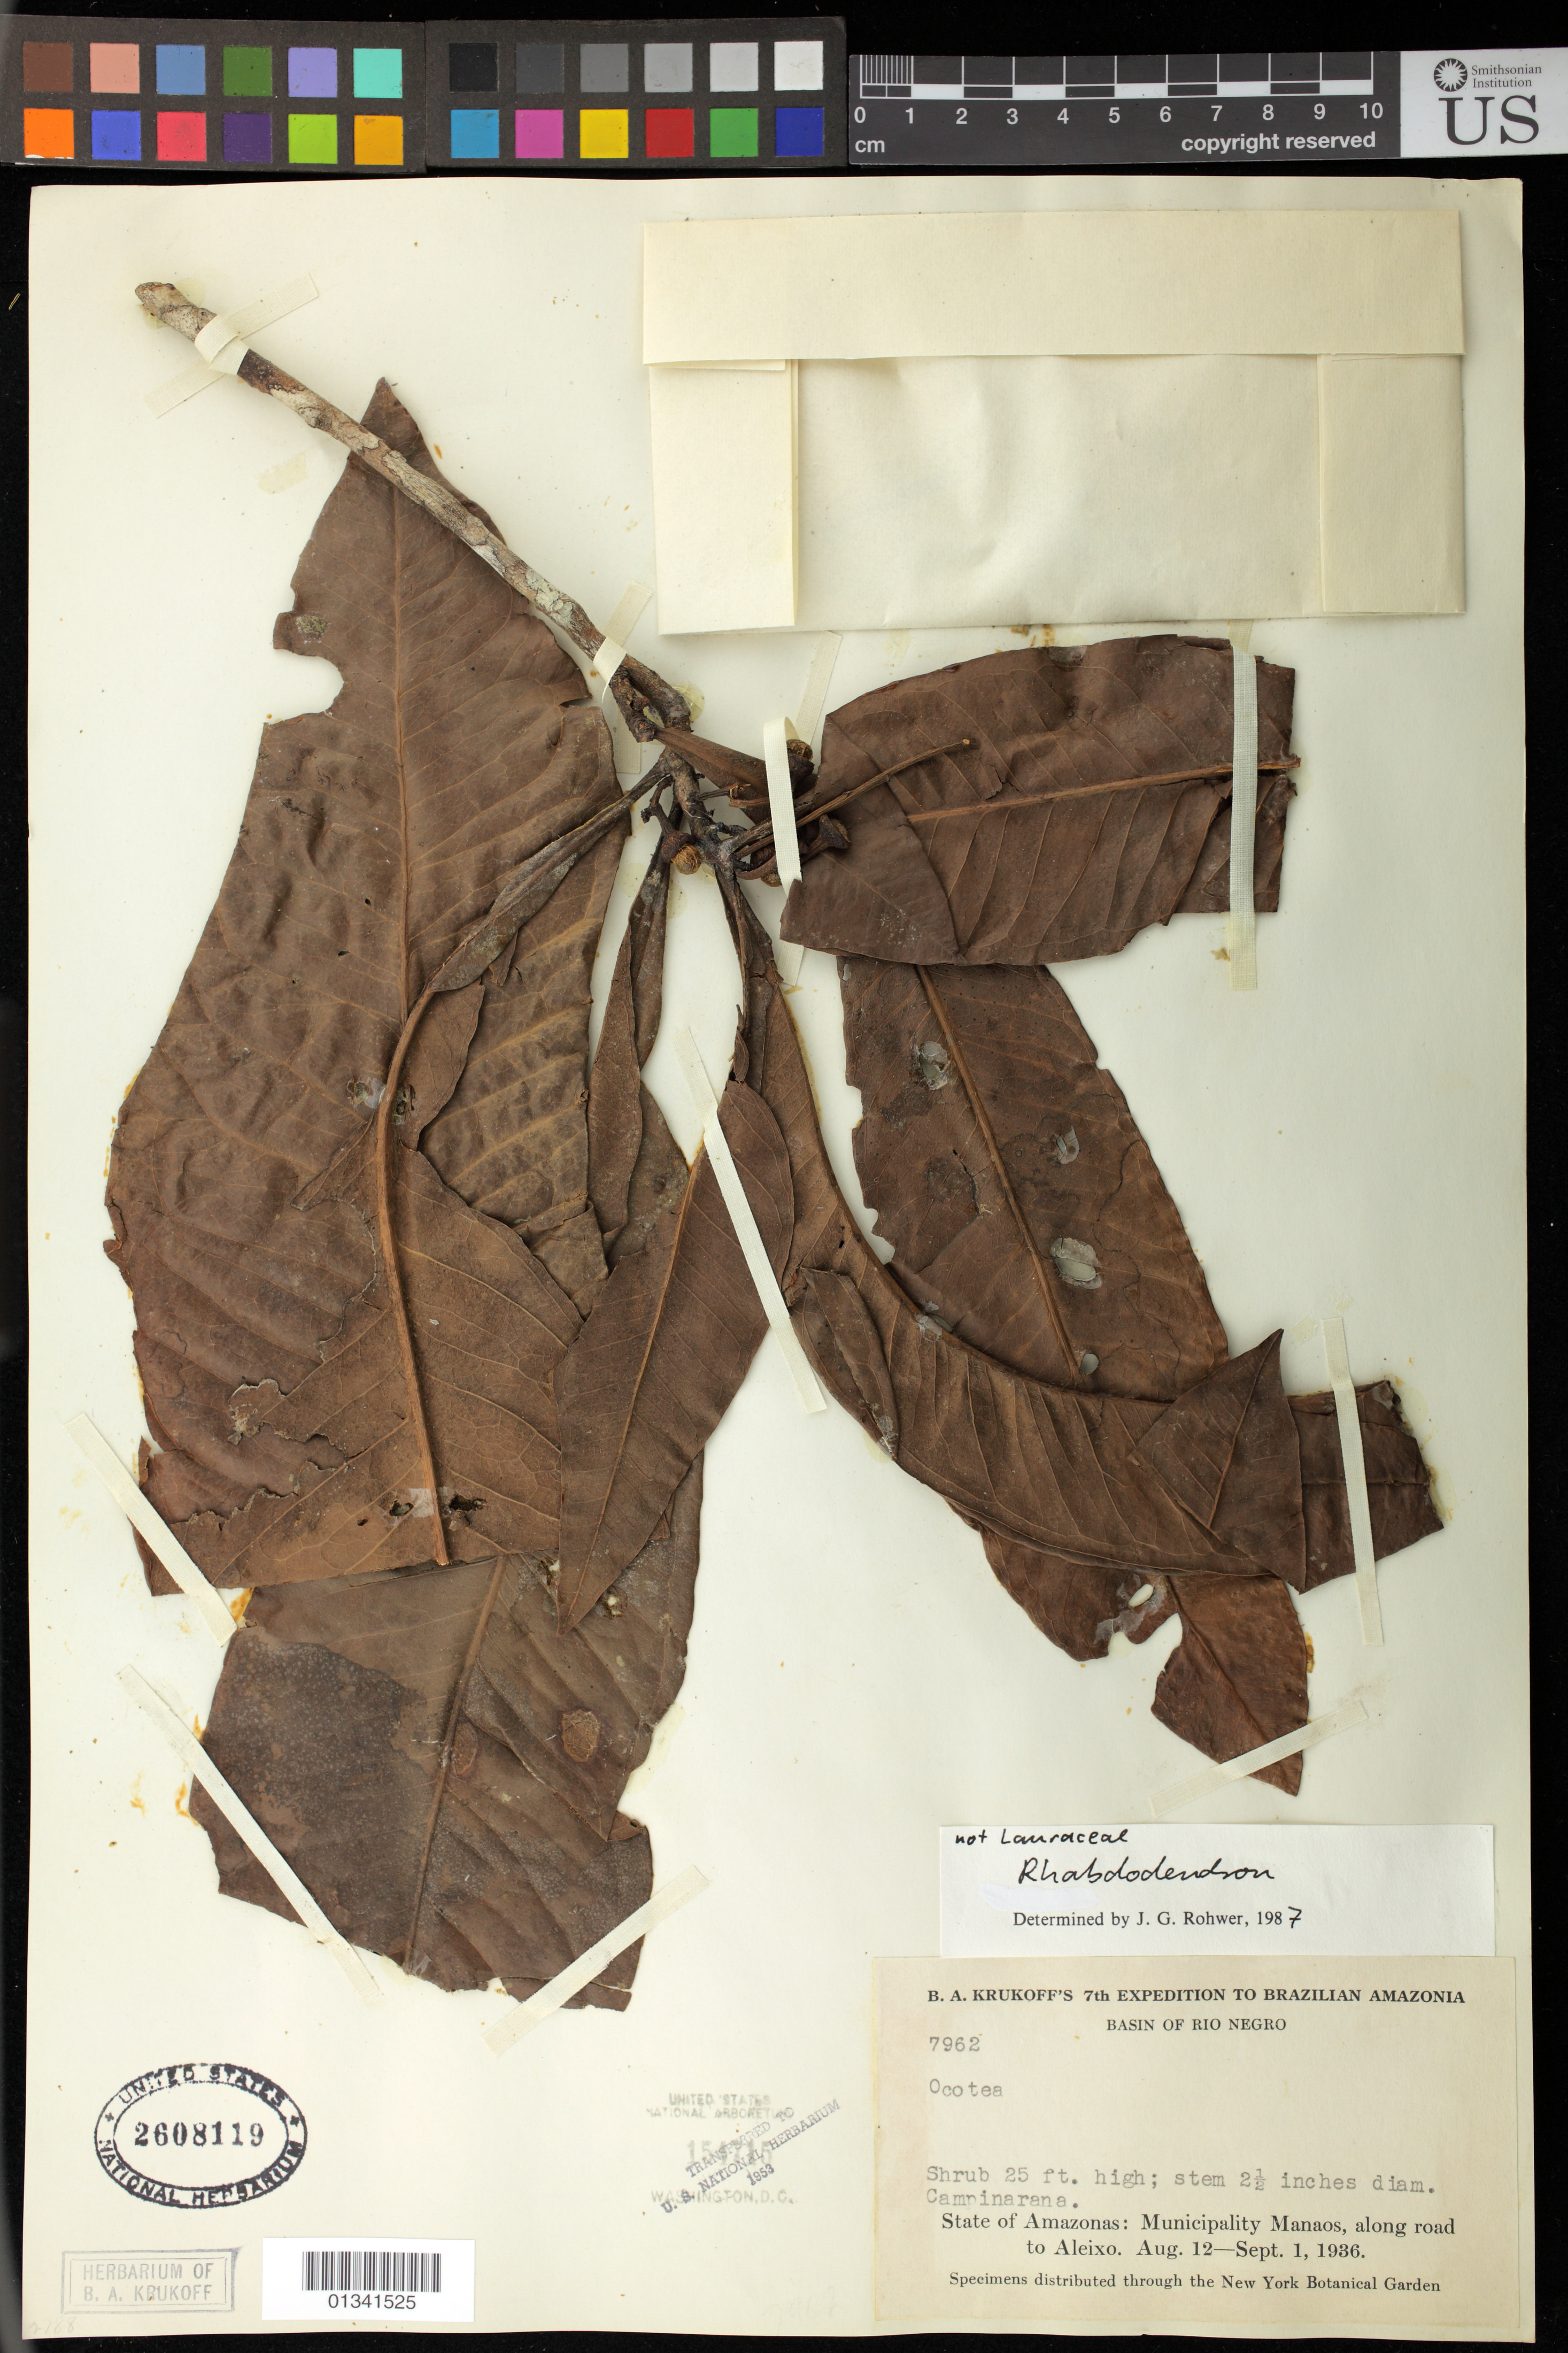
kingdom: Plantae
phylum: Tracheophyta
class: Magnoliopsida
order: Caryophyllales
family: Rhabdodendraceae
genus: Rhabdodendron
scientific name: Rhabdodendron sp.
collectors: B. A. Krukoff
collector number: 7962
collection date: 1936-08-12/1936-09-01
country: Brazil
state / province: Amazonas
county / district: Manaus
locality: Basin of Rio Negro. Along road to Aleixo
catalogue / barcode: US 2608119